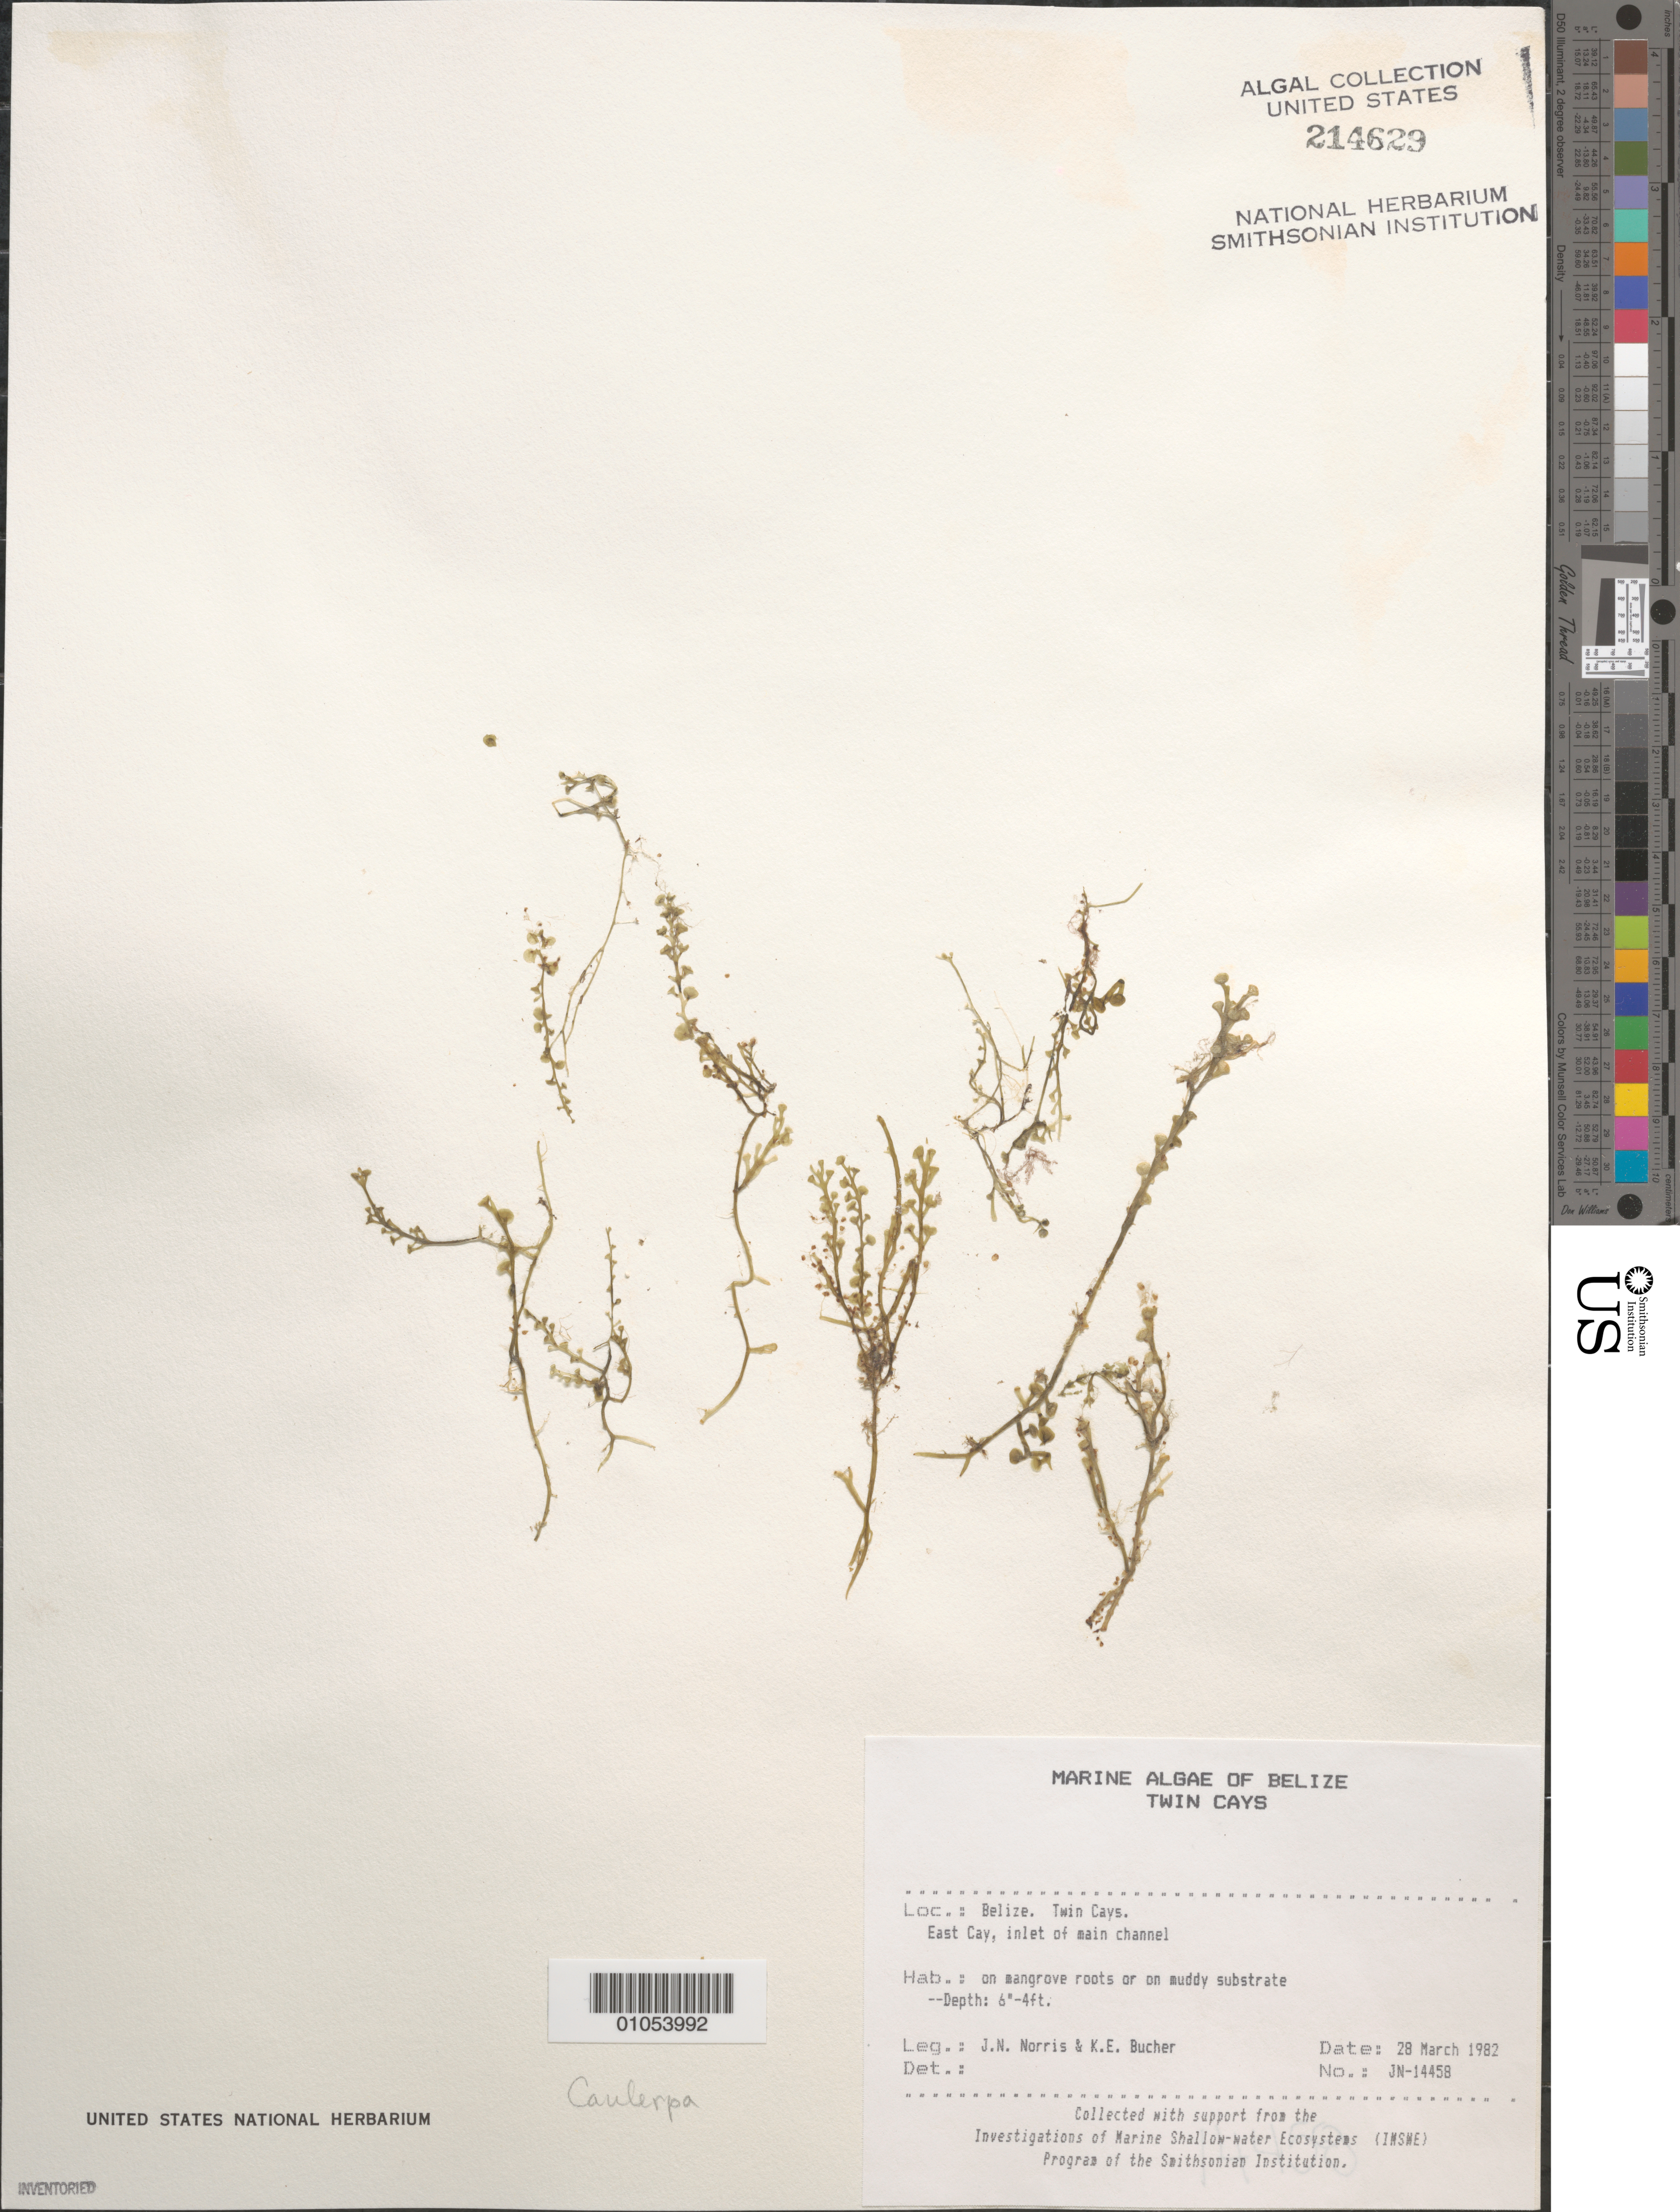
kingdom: Plantae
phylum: Chlorophyta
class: Ulvophyceae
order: Bryopsidales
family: Caulerpaceae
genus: Caulerpa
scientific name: Caulerpa sp.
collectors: J. N. Norris & K. E. Bucher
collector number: JN-14458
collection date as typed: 28 Mar 1982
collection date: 1982-03-28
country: Belize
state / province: Stann Creek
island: East Cay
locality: Inlet of main channel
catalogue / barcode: US 214629